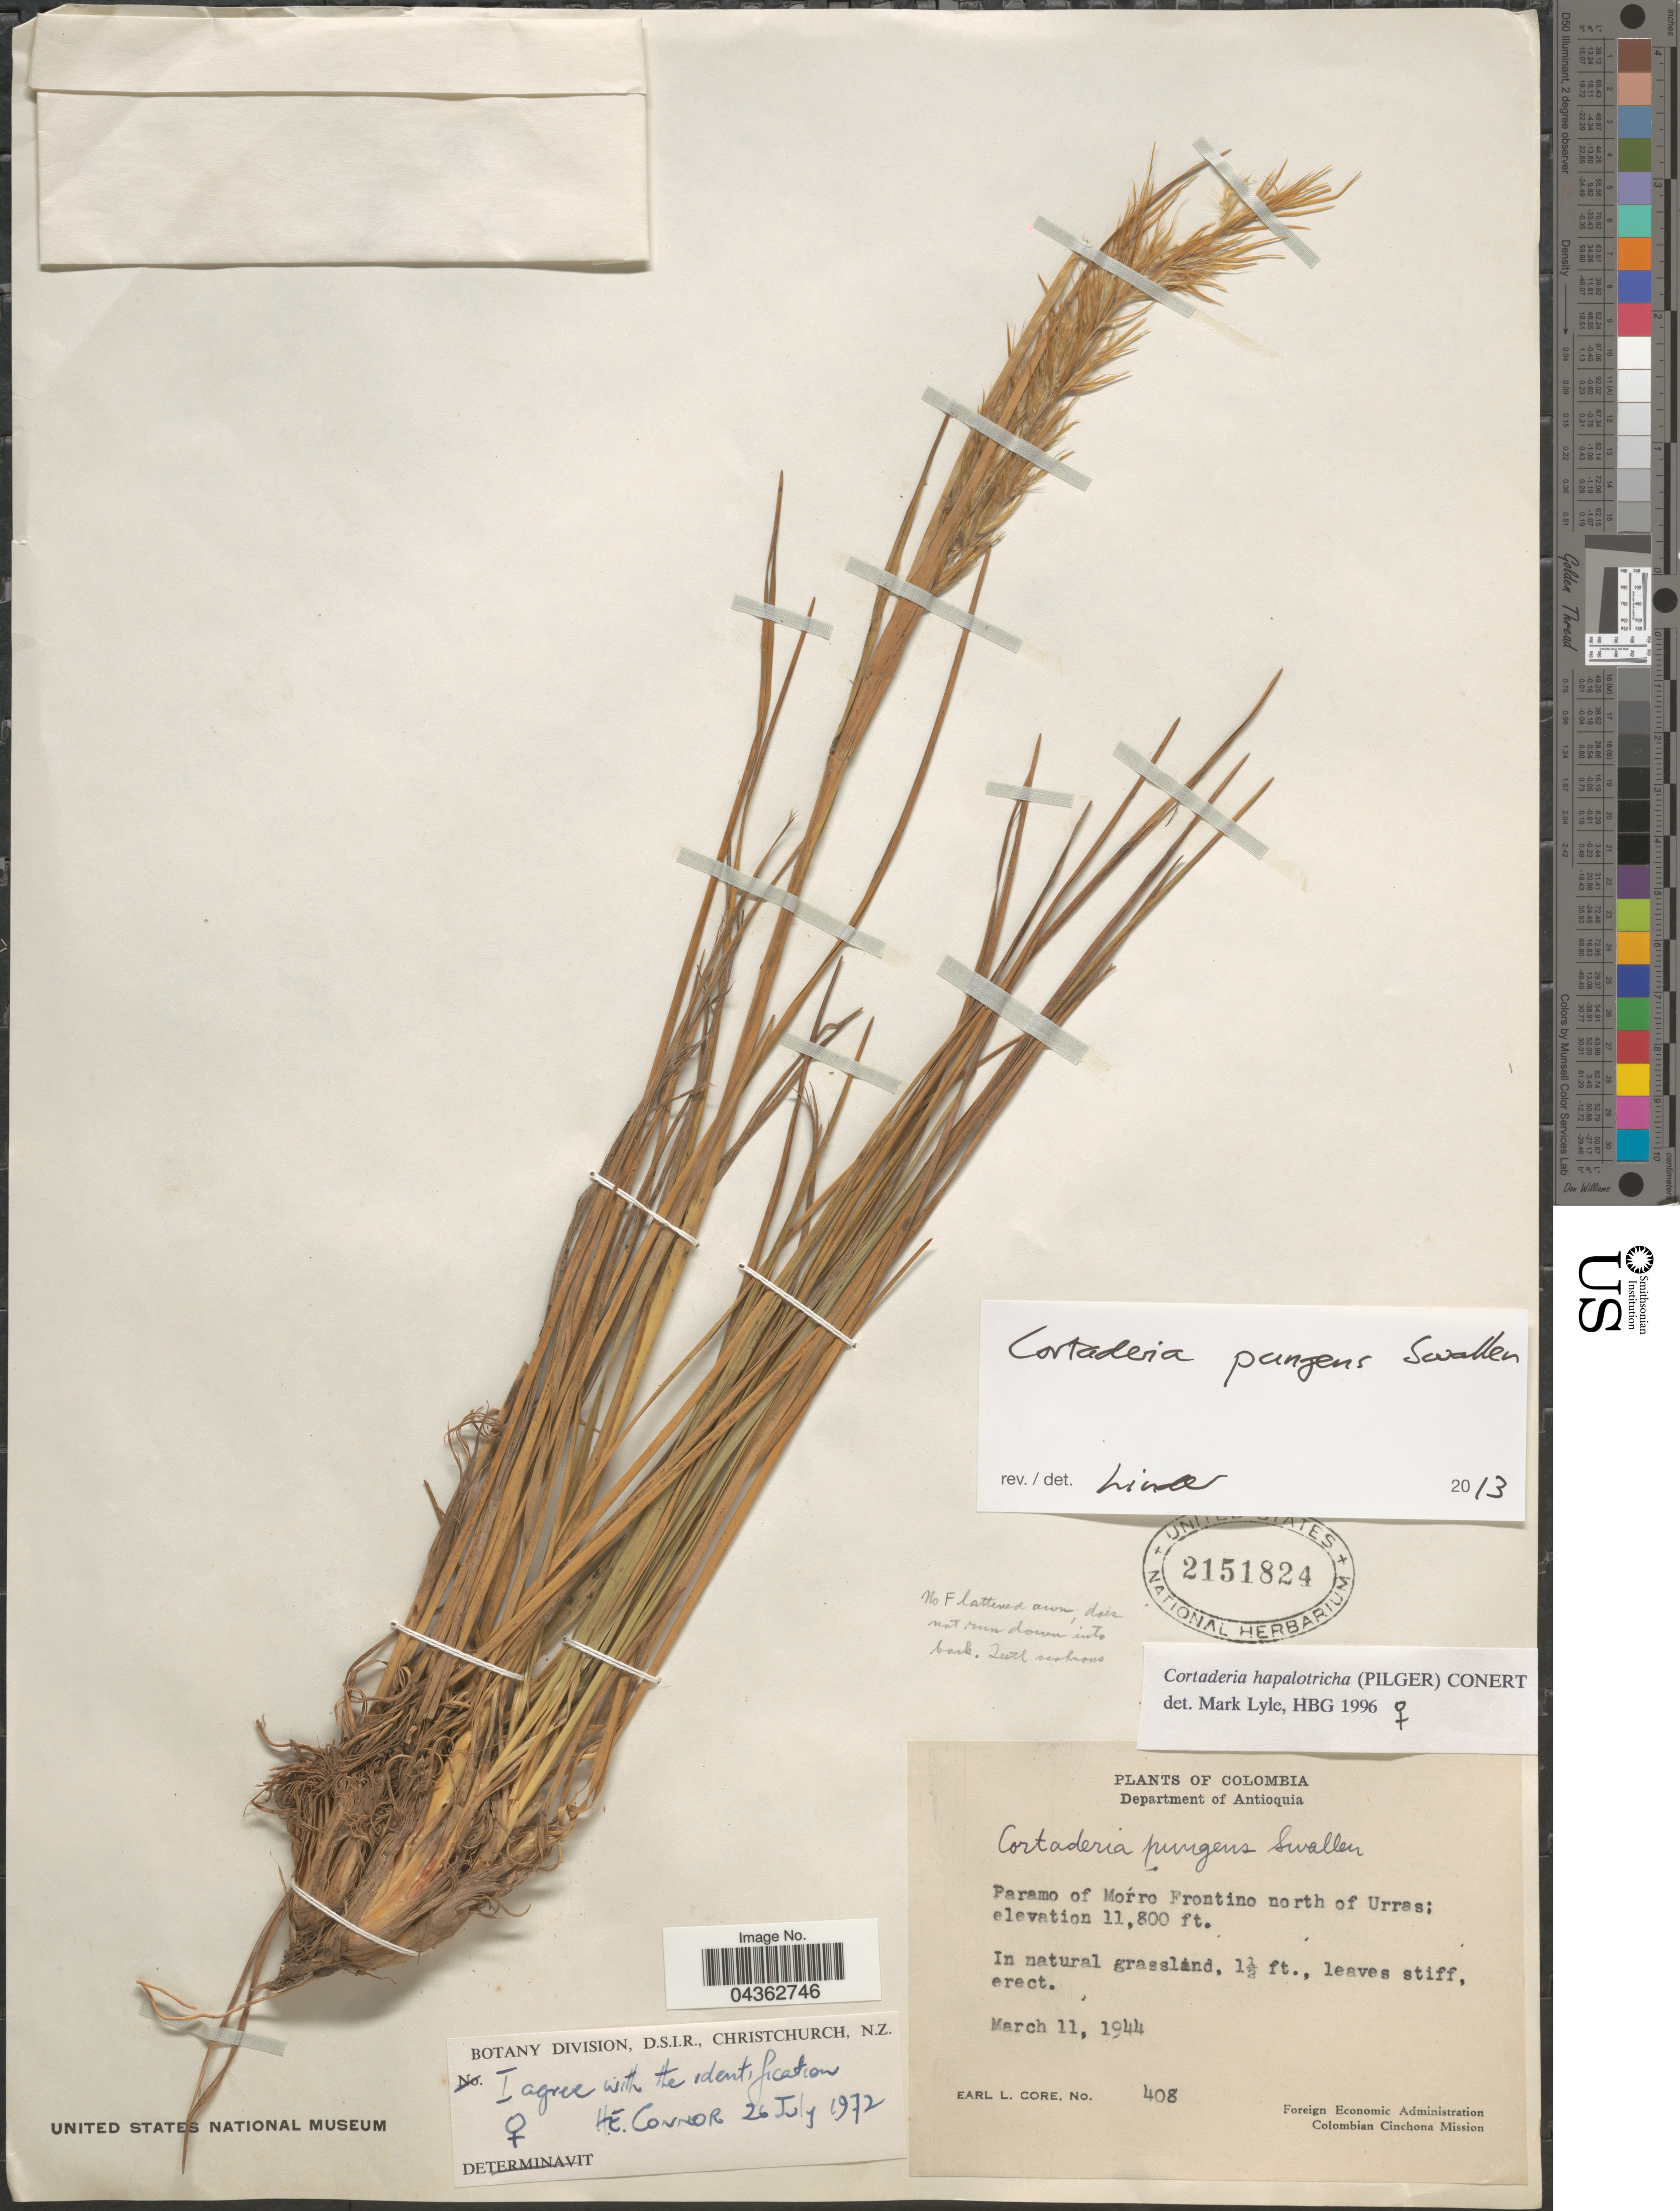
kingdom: Plantae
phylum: Tracheophyta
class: Liliopsida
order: Poales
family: Poaceae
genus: Cortaderia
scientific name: Cortaderia pungens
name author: Swallen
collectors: E. L. Core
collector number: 408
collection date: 1944-03-11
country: Colombia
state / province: Antioquia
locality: Department of Antioquia. Paramo of Mórro Frontino north of Urras. Foreign Economic Administration Colombian Cinchona Mission.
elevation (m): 3597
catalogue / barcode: US 2151824